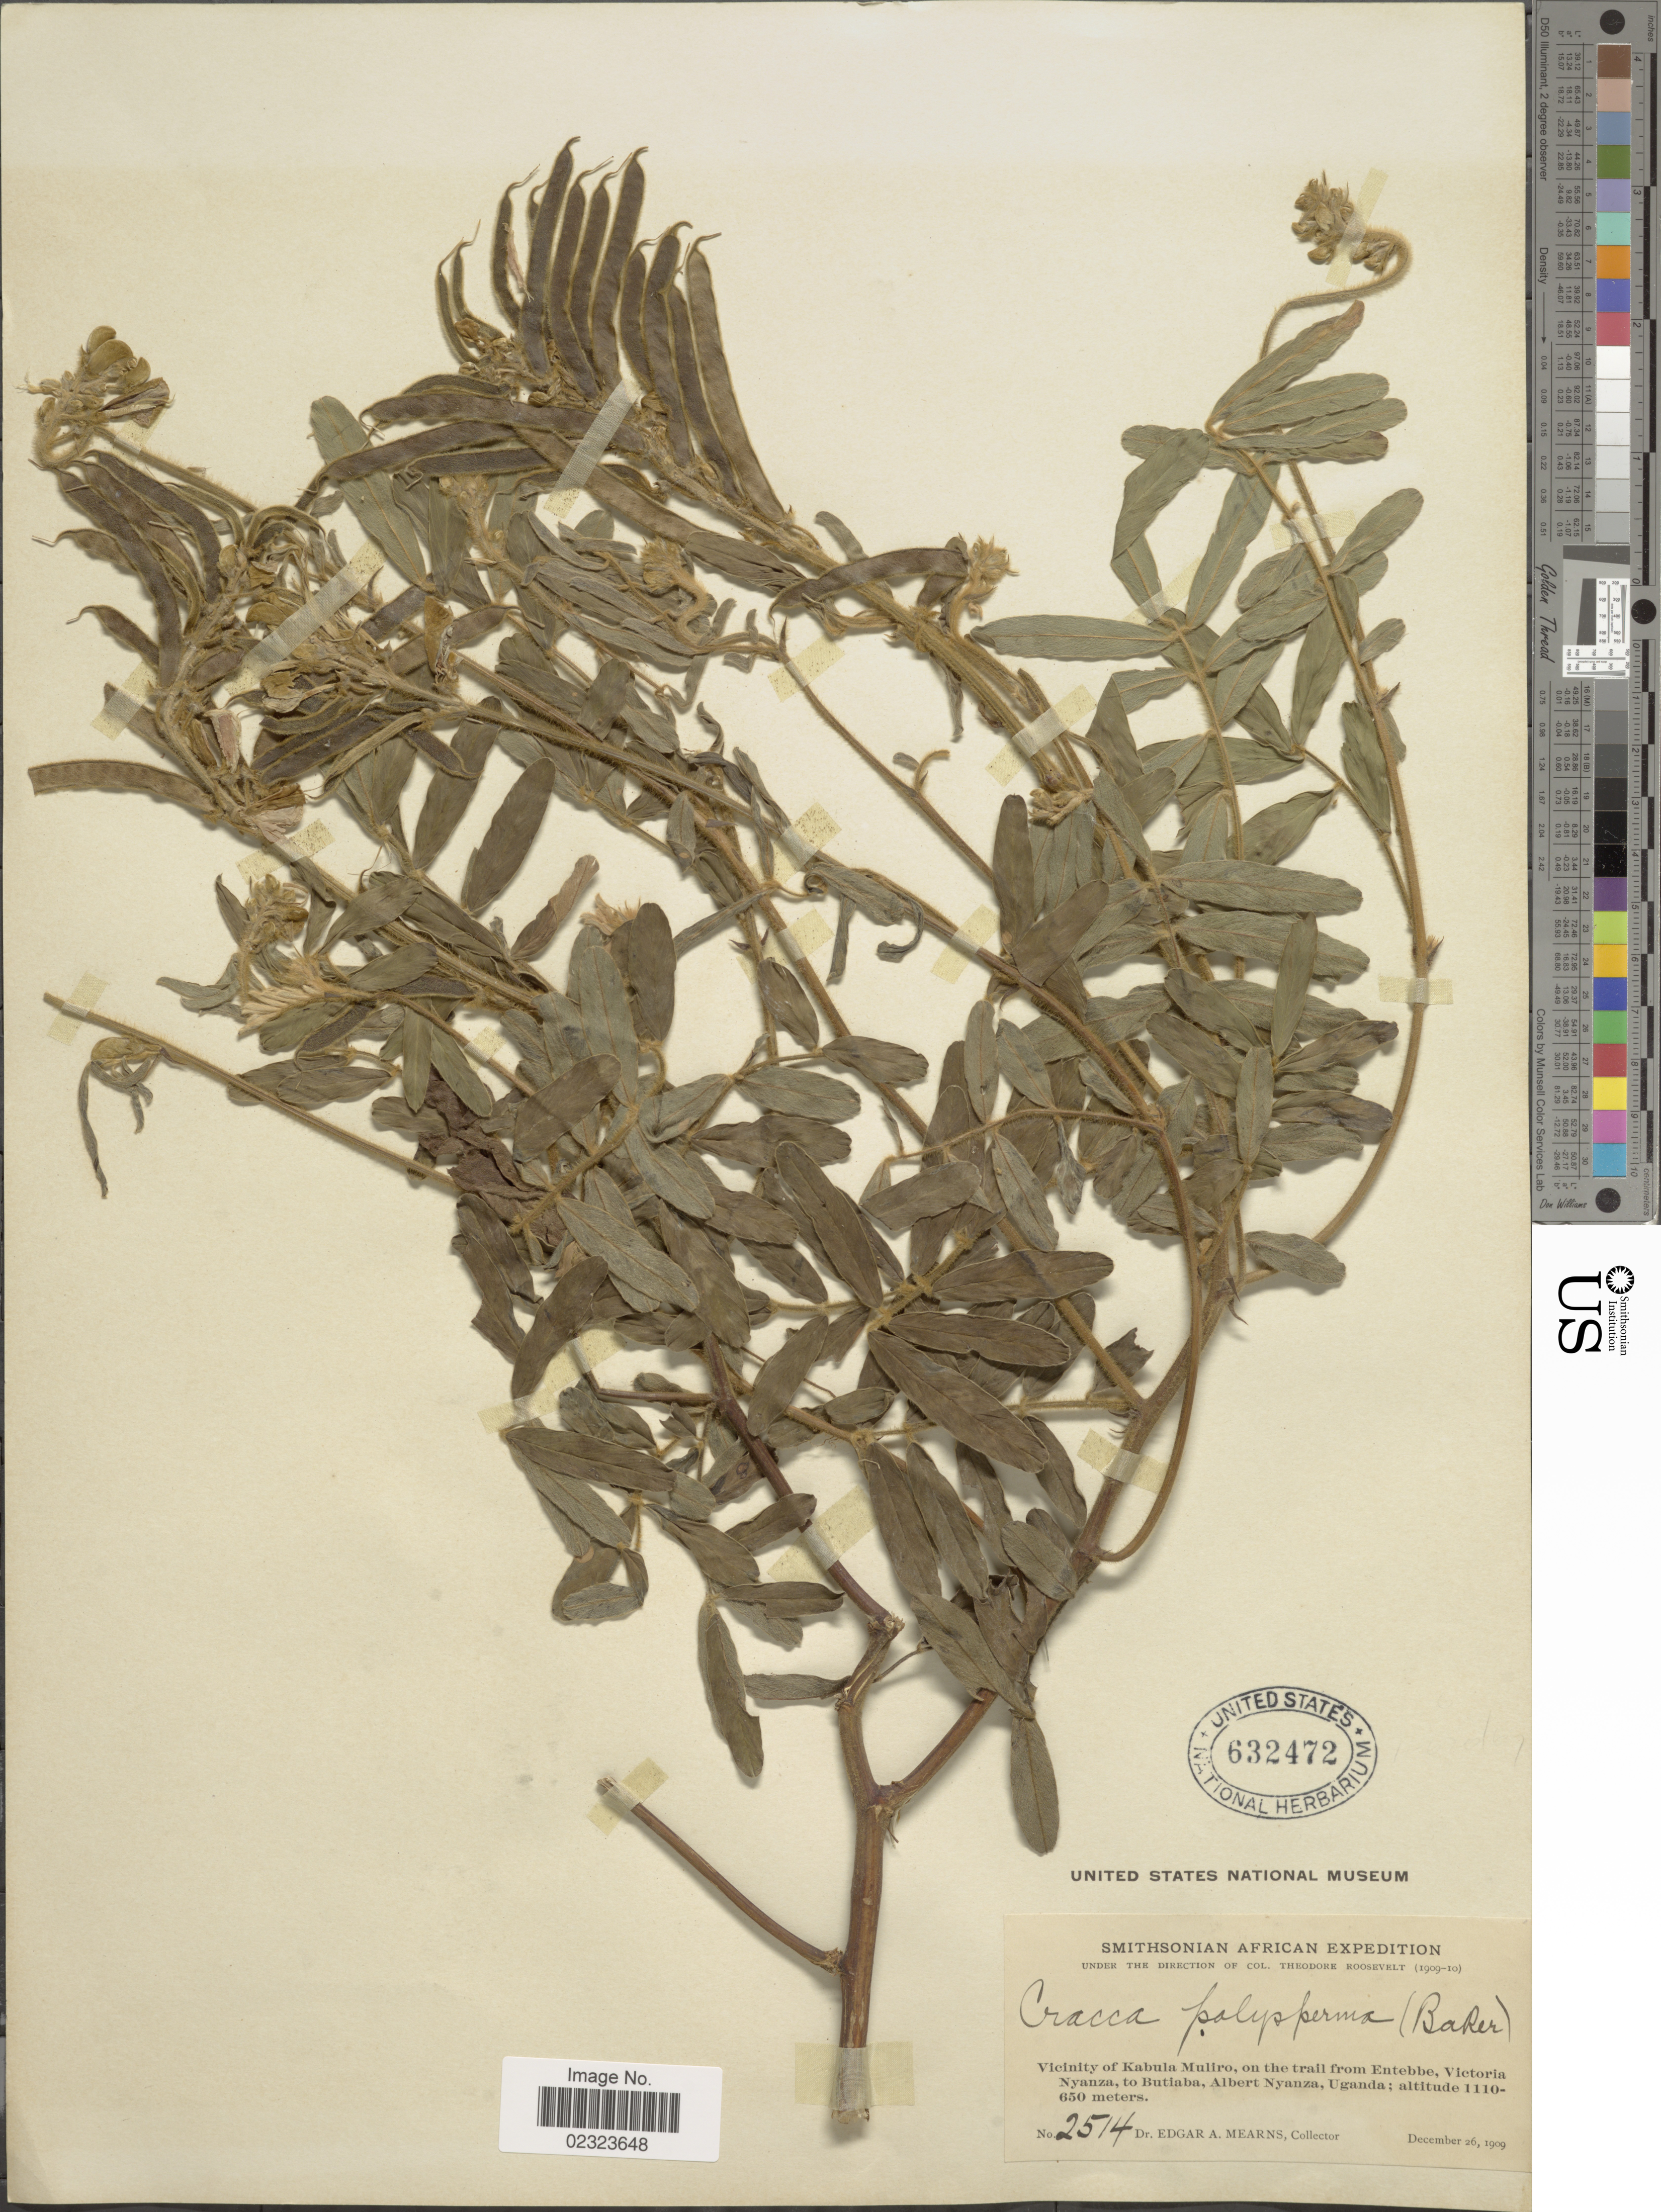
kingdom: Plantae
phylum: Tracheophyta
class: Magnoliopsida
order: Fabales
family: Fabaceae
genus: Tephrosia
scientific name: Tephrosia nana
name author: Kotschy ex Schweinf.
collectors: E. A. Mearns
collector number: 2514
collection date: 1909-12-26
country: Uganda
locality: Vicinity of Kabula Muliro, on the trail from Entebbe, Victoria Nyanza, to Butiaba, Albert Nyanza.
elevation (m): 650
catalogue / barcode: US 632472